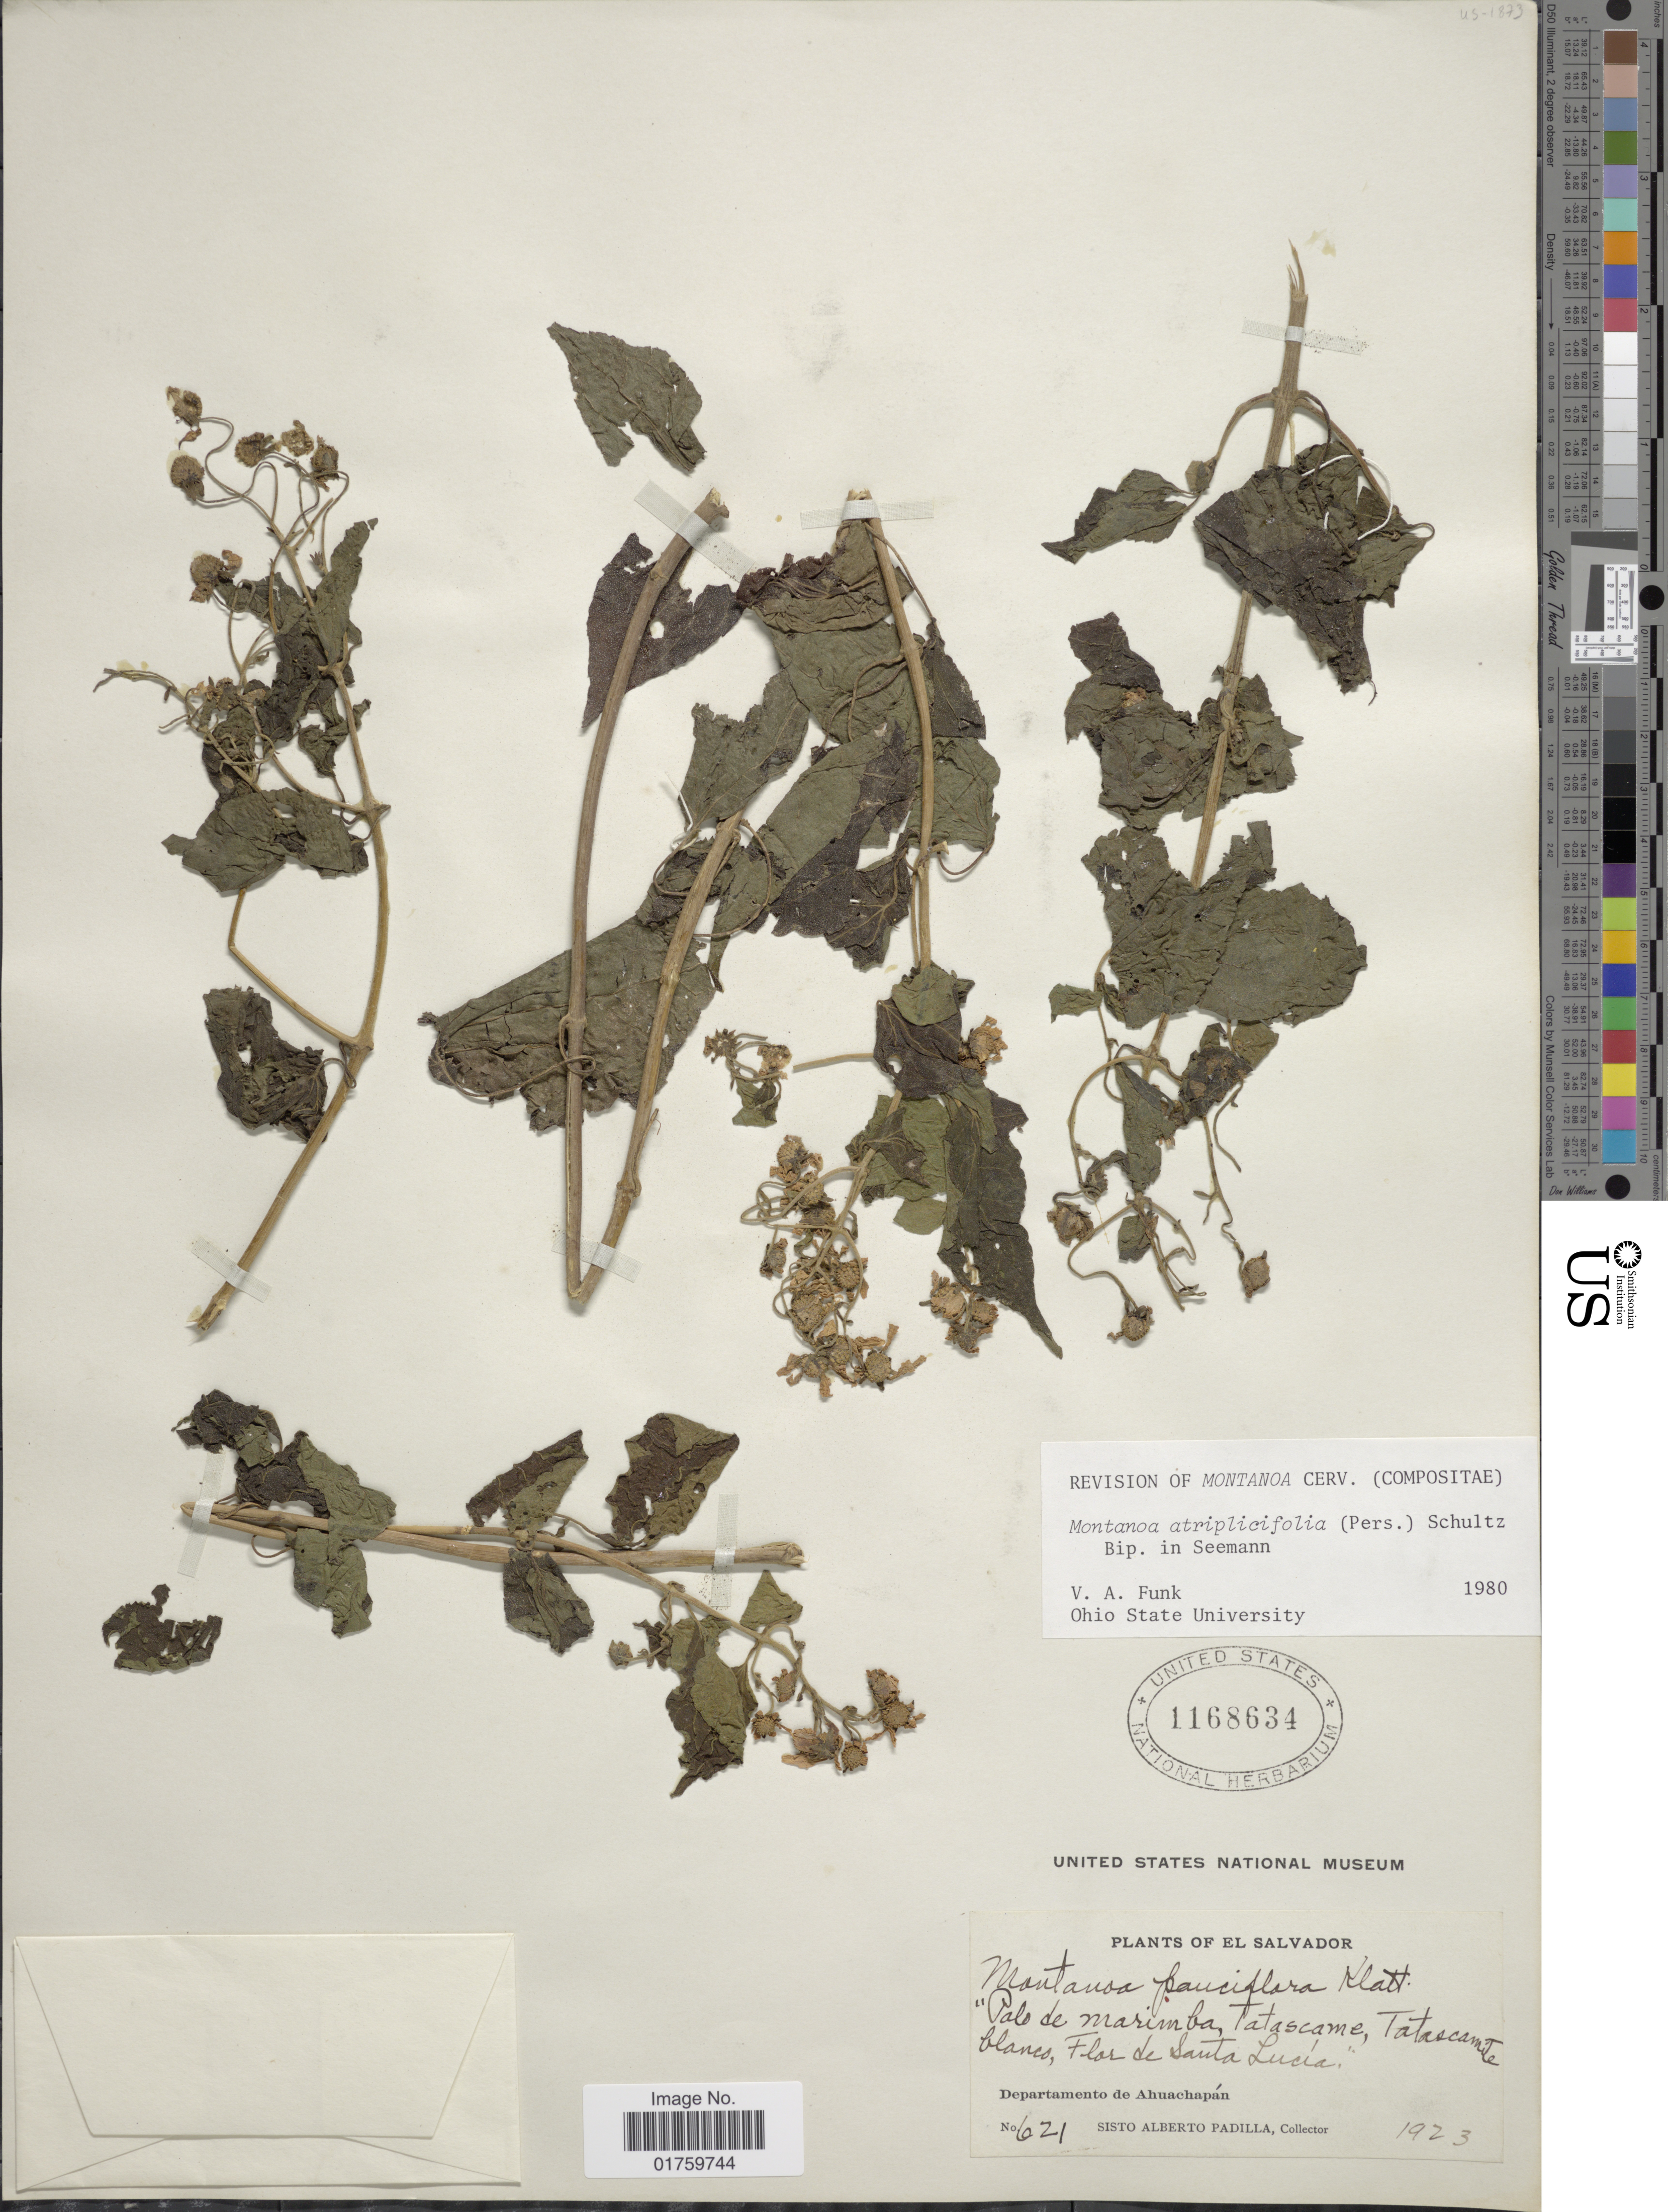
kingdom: Plantae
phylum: Tracheophyta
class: Magnoliopsida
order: Asterales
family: Asteraceae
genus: Montanoa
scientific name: Montanoa atriplicifolia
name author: (Pers.) Sch. Bip.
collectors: S. A. Padilla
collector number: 621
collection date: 1923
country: El Salvador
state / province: Ahuachapan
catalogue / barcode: US 1168634